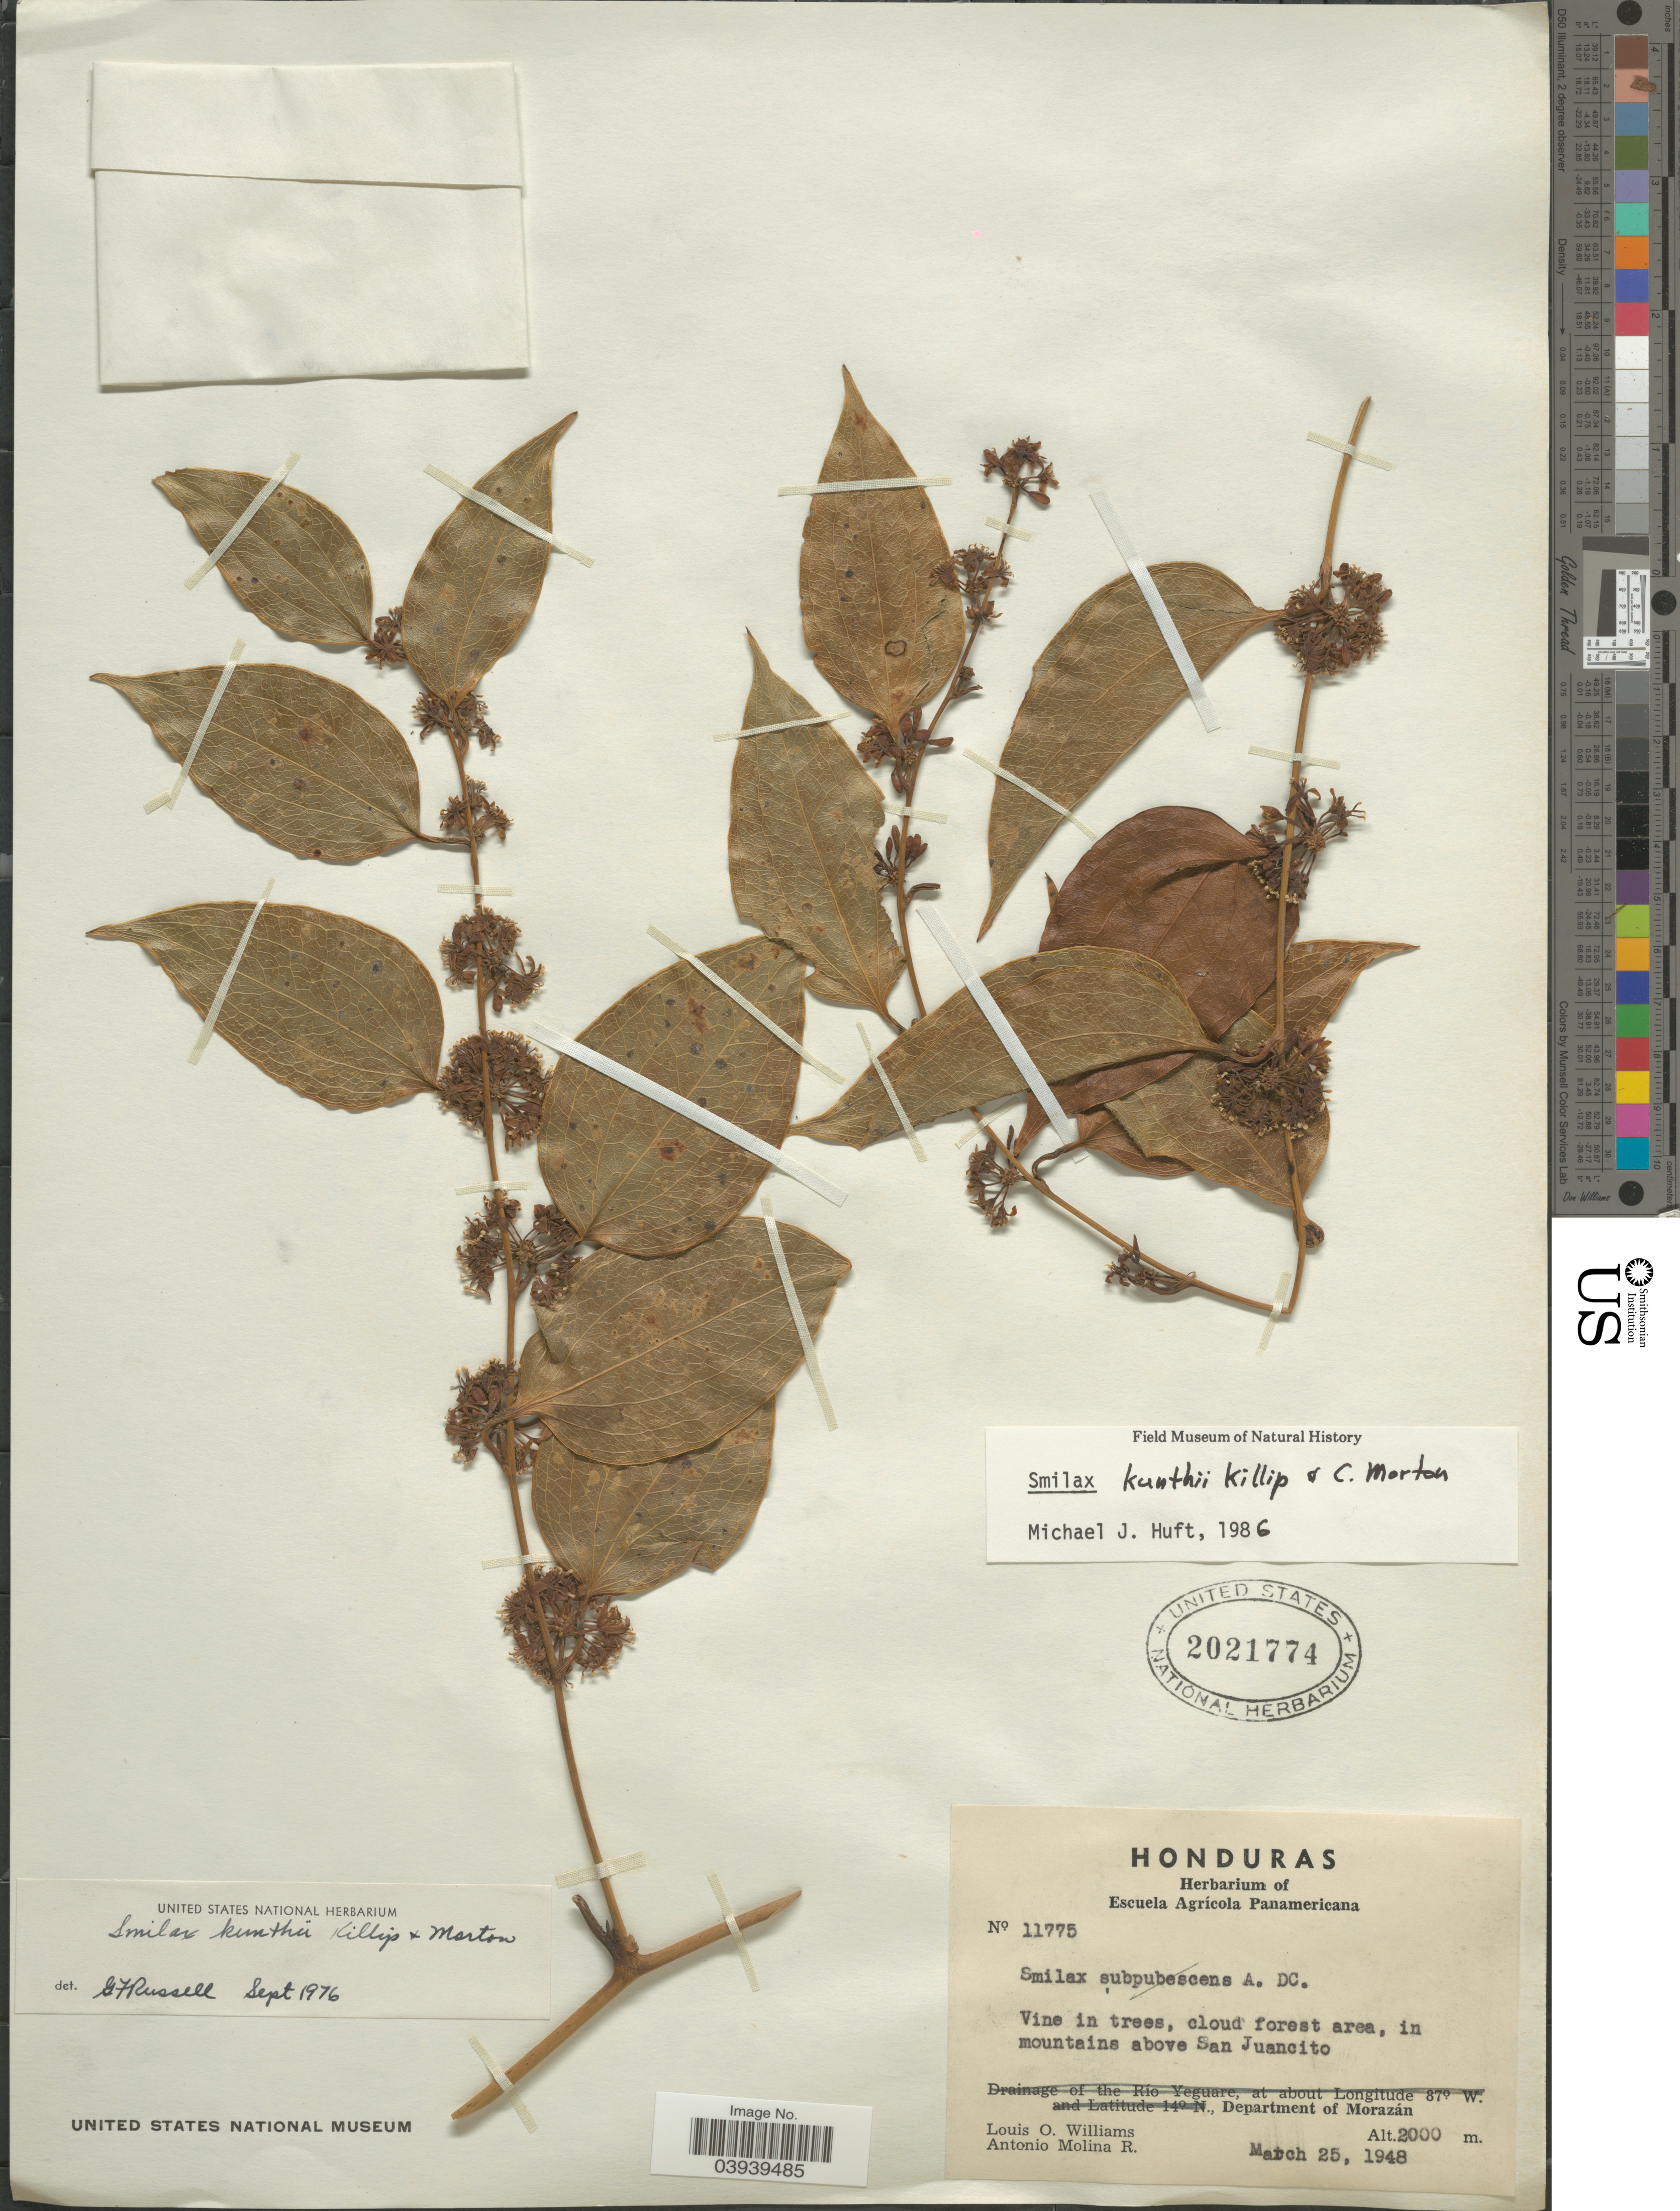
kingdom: Plantae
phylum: Tracheophyta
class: Liliopsida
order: Liliales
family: Smilacaceae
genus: Smilax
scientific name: Smilax kunthii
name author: Killip & C.V. Morton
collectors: L. O. Williams & A. Molina R.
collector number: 11775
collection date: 1948-03-25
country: Honduras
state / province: Fco. Morazán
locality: In mountains above San Juancito. Department of Morazán.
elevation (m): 2000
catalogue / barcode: US 2021774